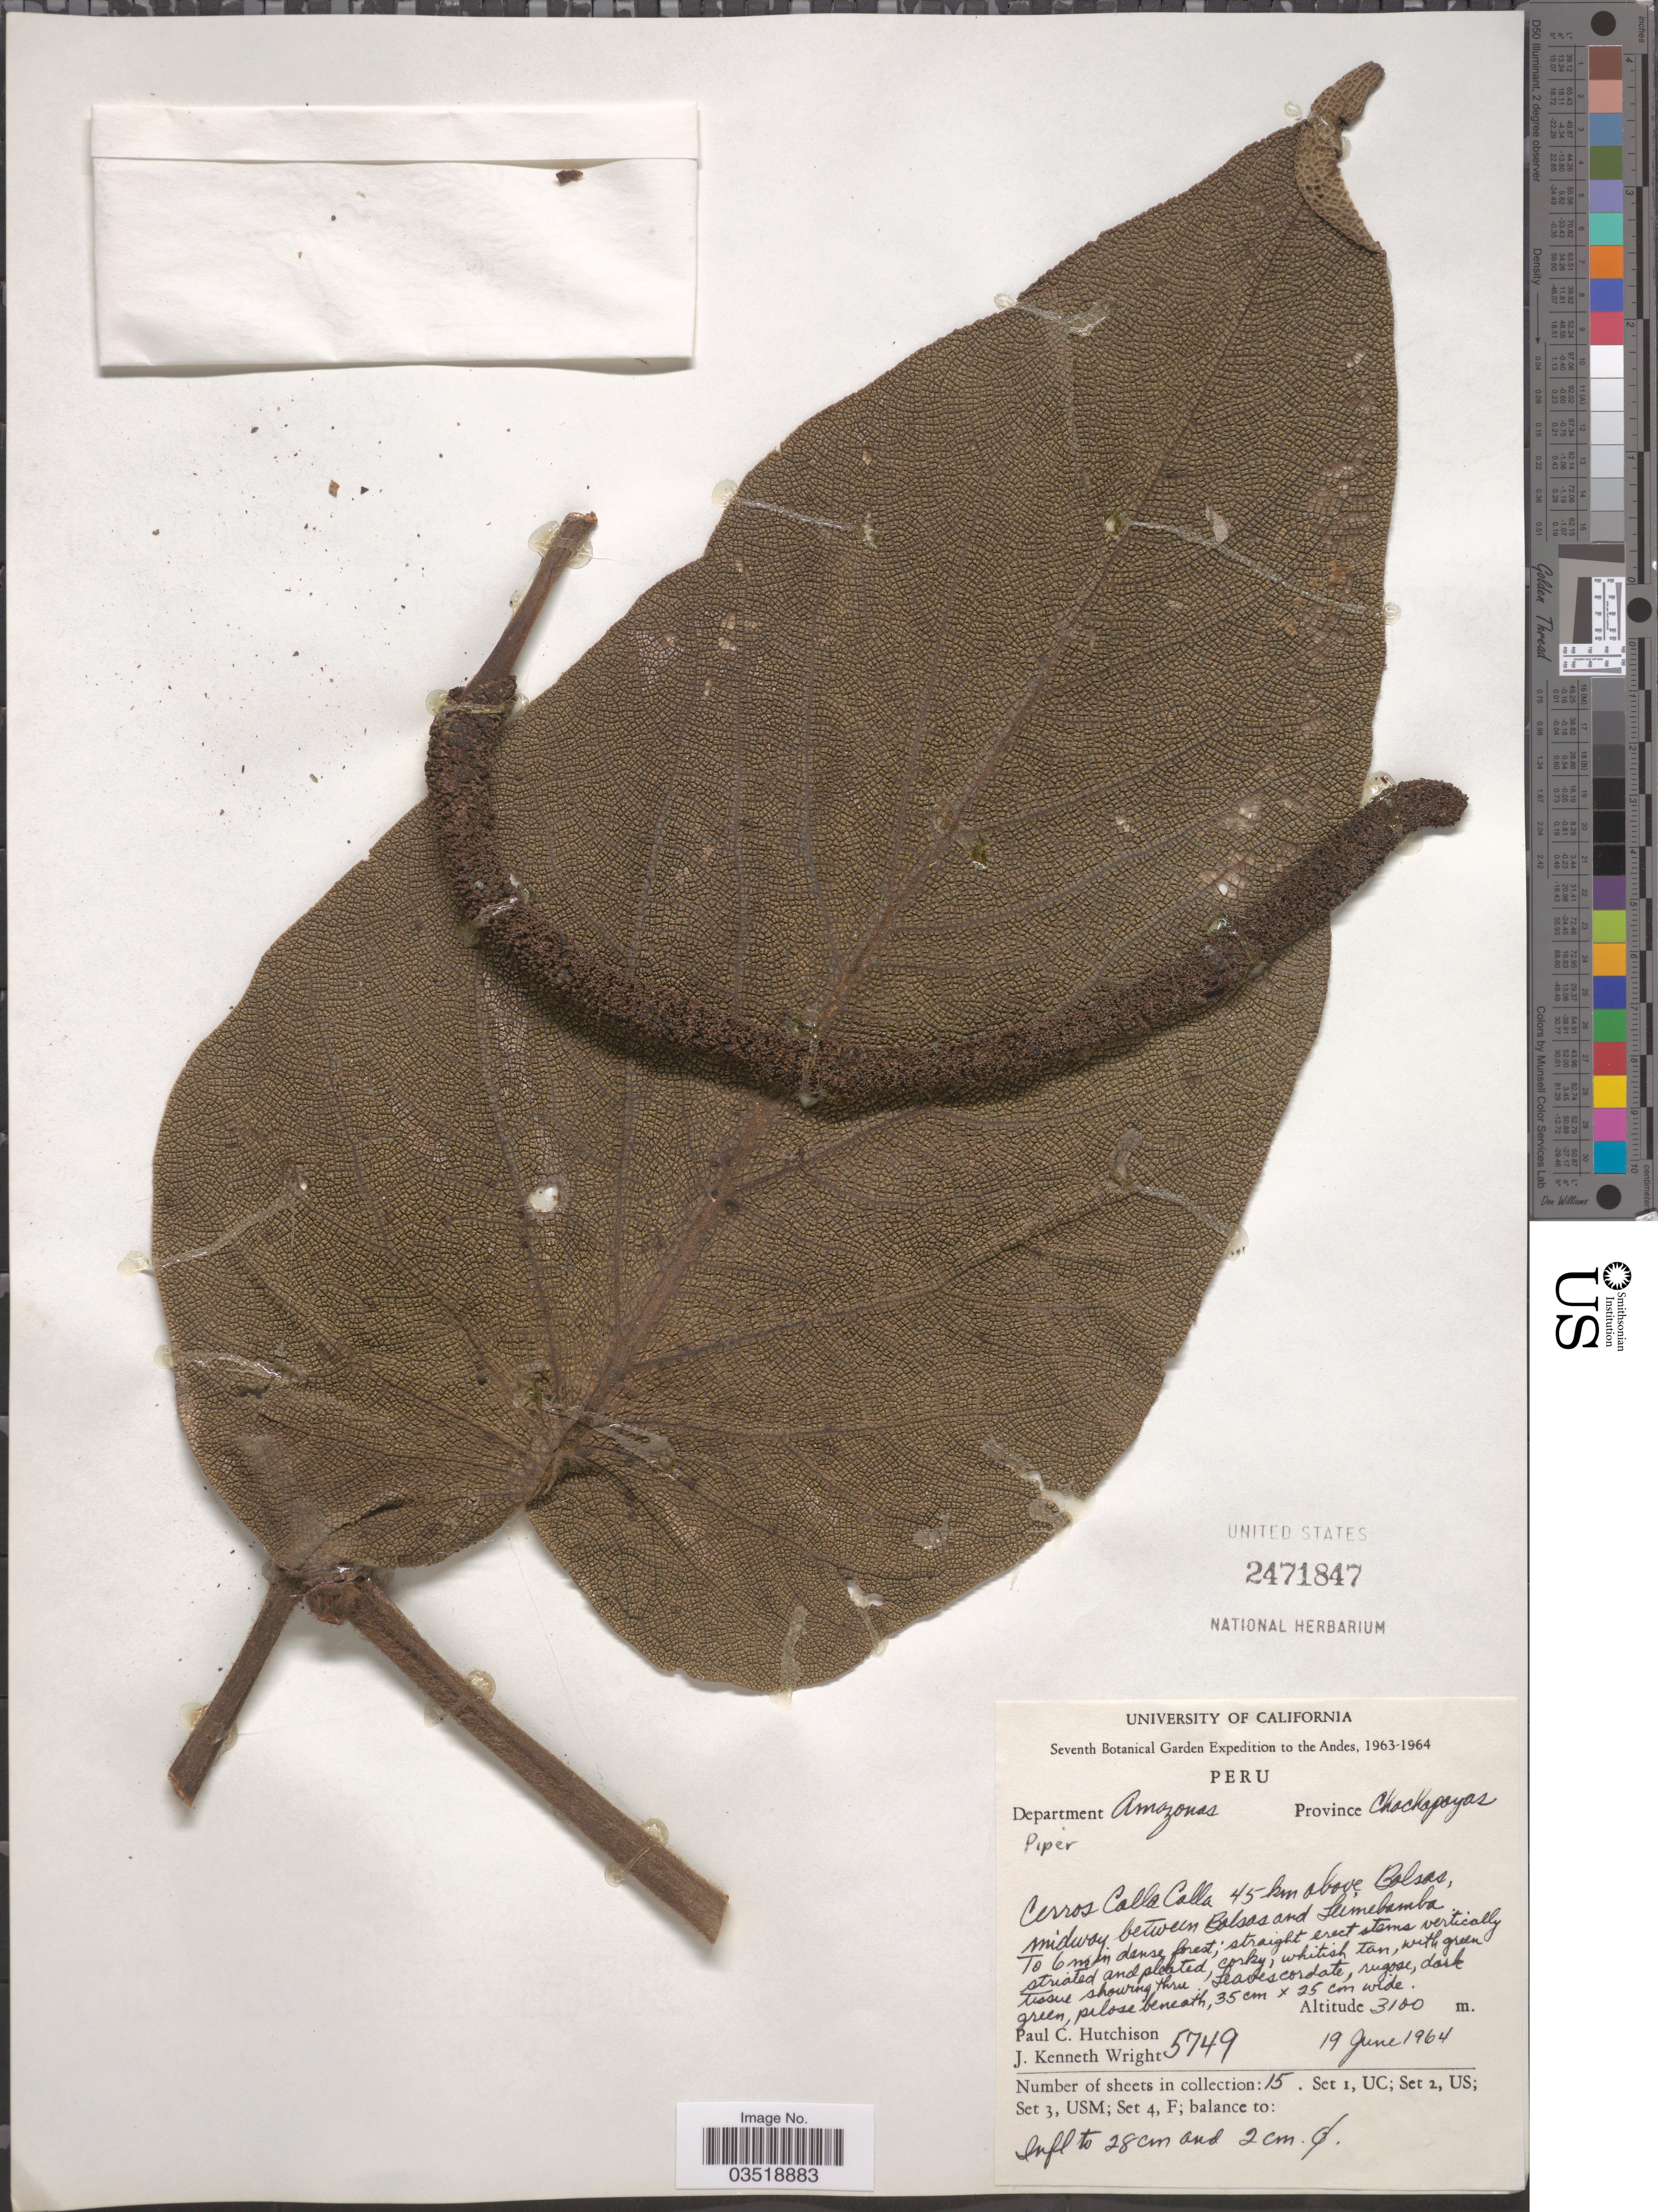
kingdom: Plantae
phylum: Tracheophyta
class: Magnoliopsida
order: Piperales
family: Piperaceae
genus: Piper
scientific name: Piper sp.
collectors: P. C. Hutchison & J. K. Wright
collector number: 5749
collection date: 1964-06-19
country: Peru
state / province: Amazonas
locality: The Andes. Department Amazonas. Province Chachapoyas. Cerro Calla Calla 45 km above Balsas, midway between Balsas and Leimebamba.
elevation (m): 3100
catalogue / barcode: US 2471847